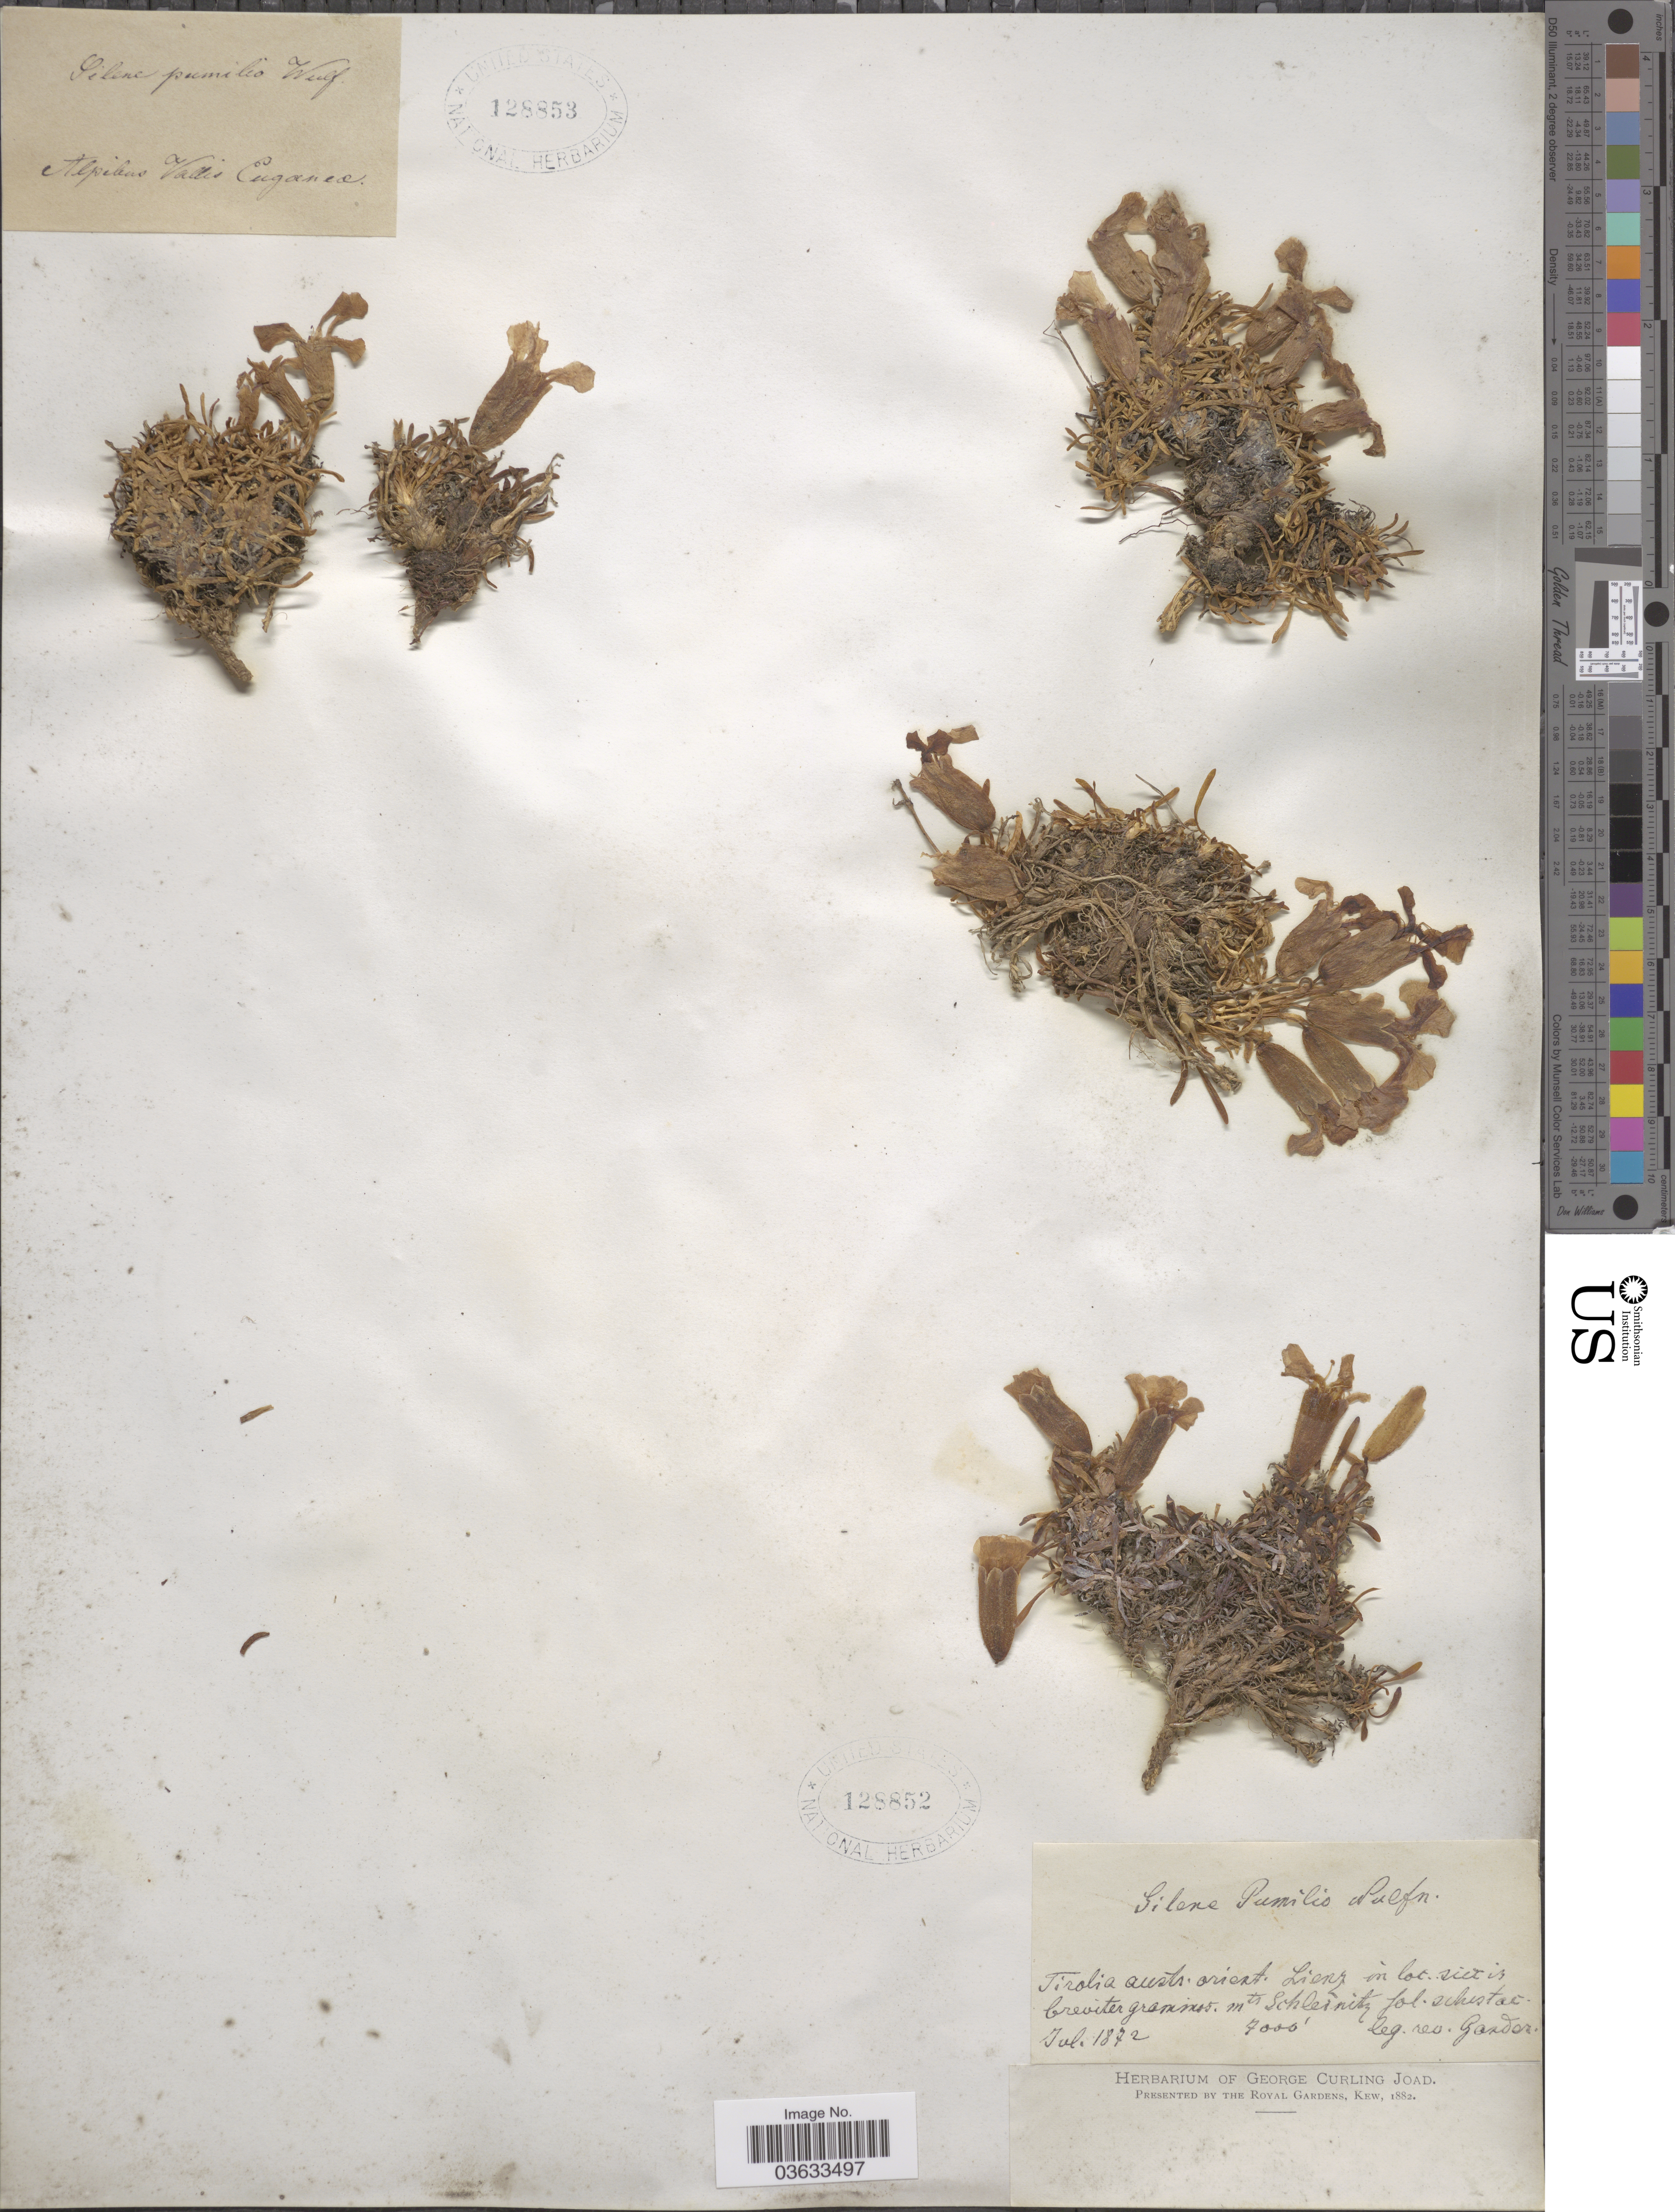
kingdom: Plantae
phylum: Tracheophyta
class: Magnoliopsida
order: Caryophyllales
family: Caryophyllaceae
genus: Silene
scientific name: Silene pumilio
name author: (L.) Wulfen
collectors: Gander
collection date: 1872-07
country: Austria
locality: Tirolia austr. orient. Lienz in loc. sict breviter grammos. mts. Schleinitz fol. schestac. [interpreted]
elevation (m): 2134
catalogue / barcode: US 128852-2